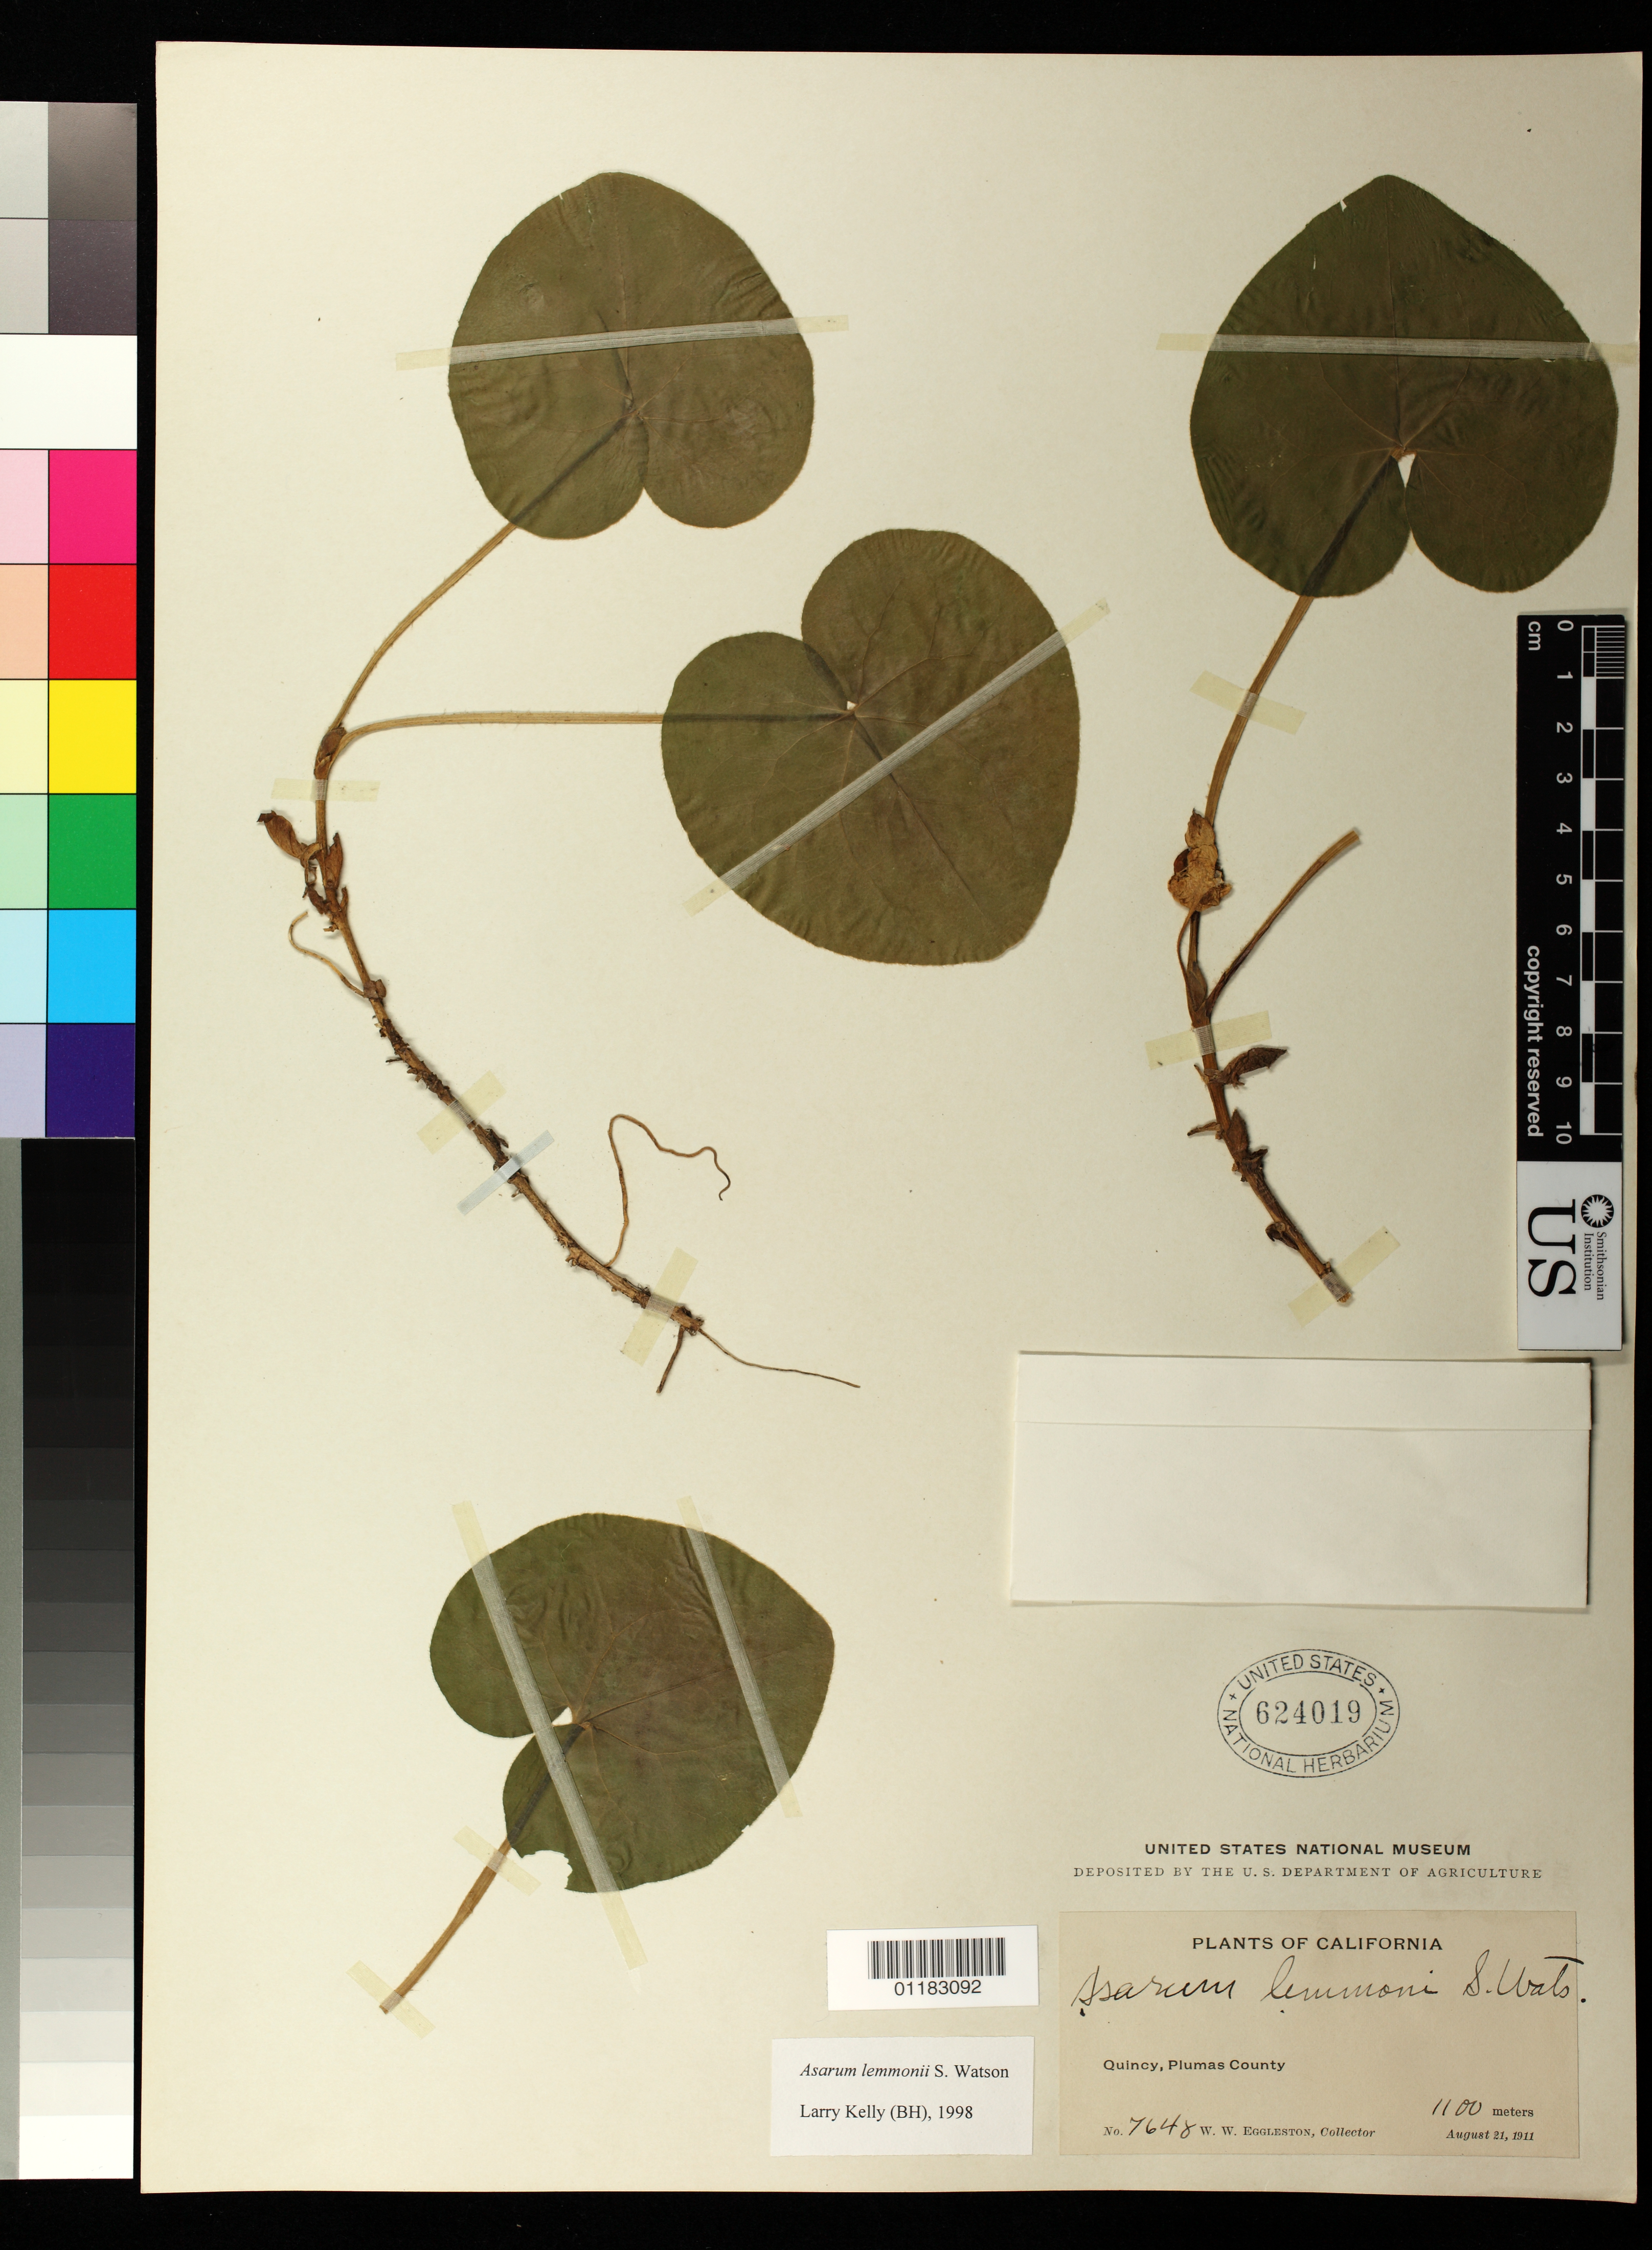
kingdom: Plantae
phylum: Tracheophyta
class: Magnoliopsida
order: Piperales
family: Aristolochiaceae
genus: Asarum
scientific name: Asarum lemmonii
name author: S. Watson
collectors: W. W. Eggleston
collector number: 7648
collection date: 1911-08-21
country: United States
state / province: California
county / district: Plumas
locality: Quincy, Plumas County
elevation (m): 1100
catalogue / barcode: US 624019